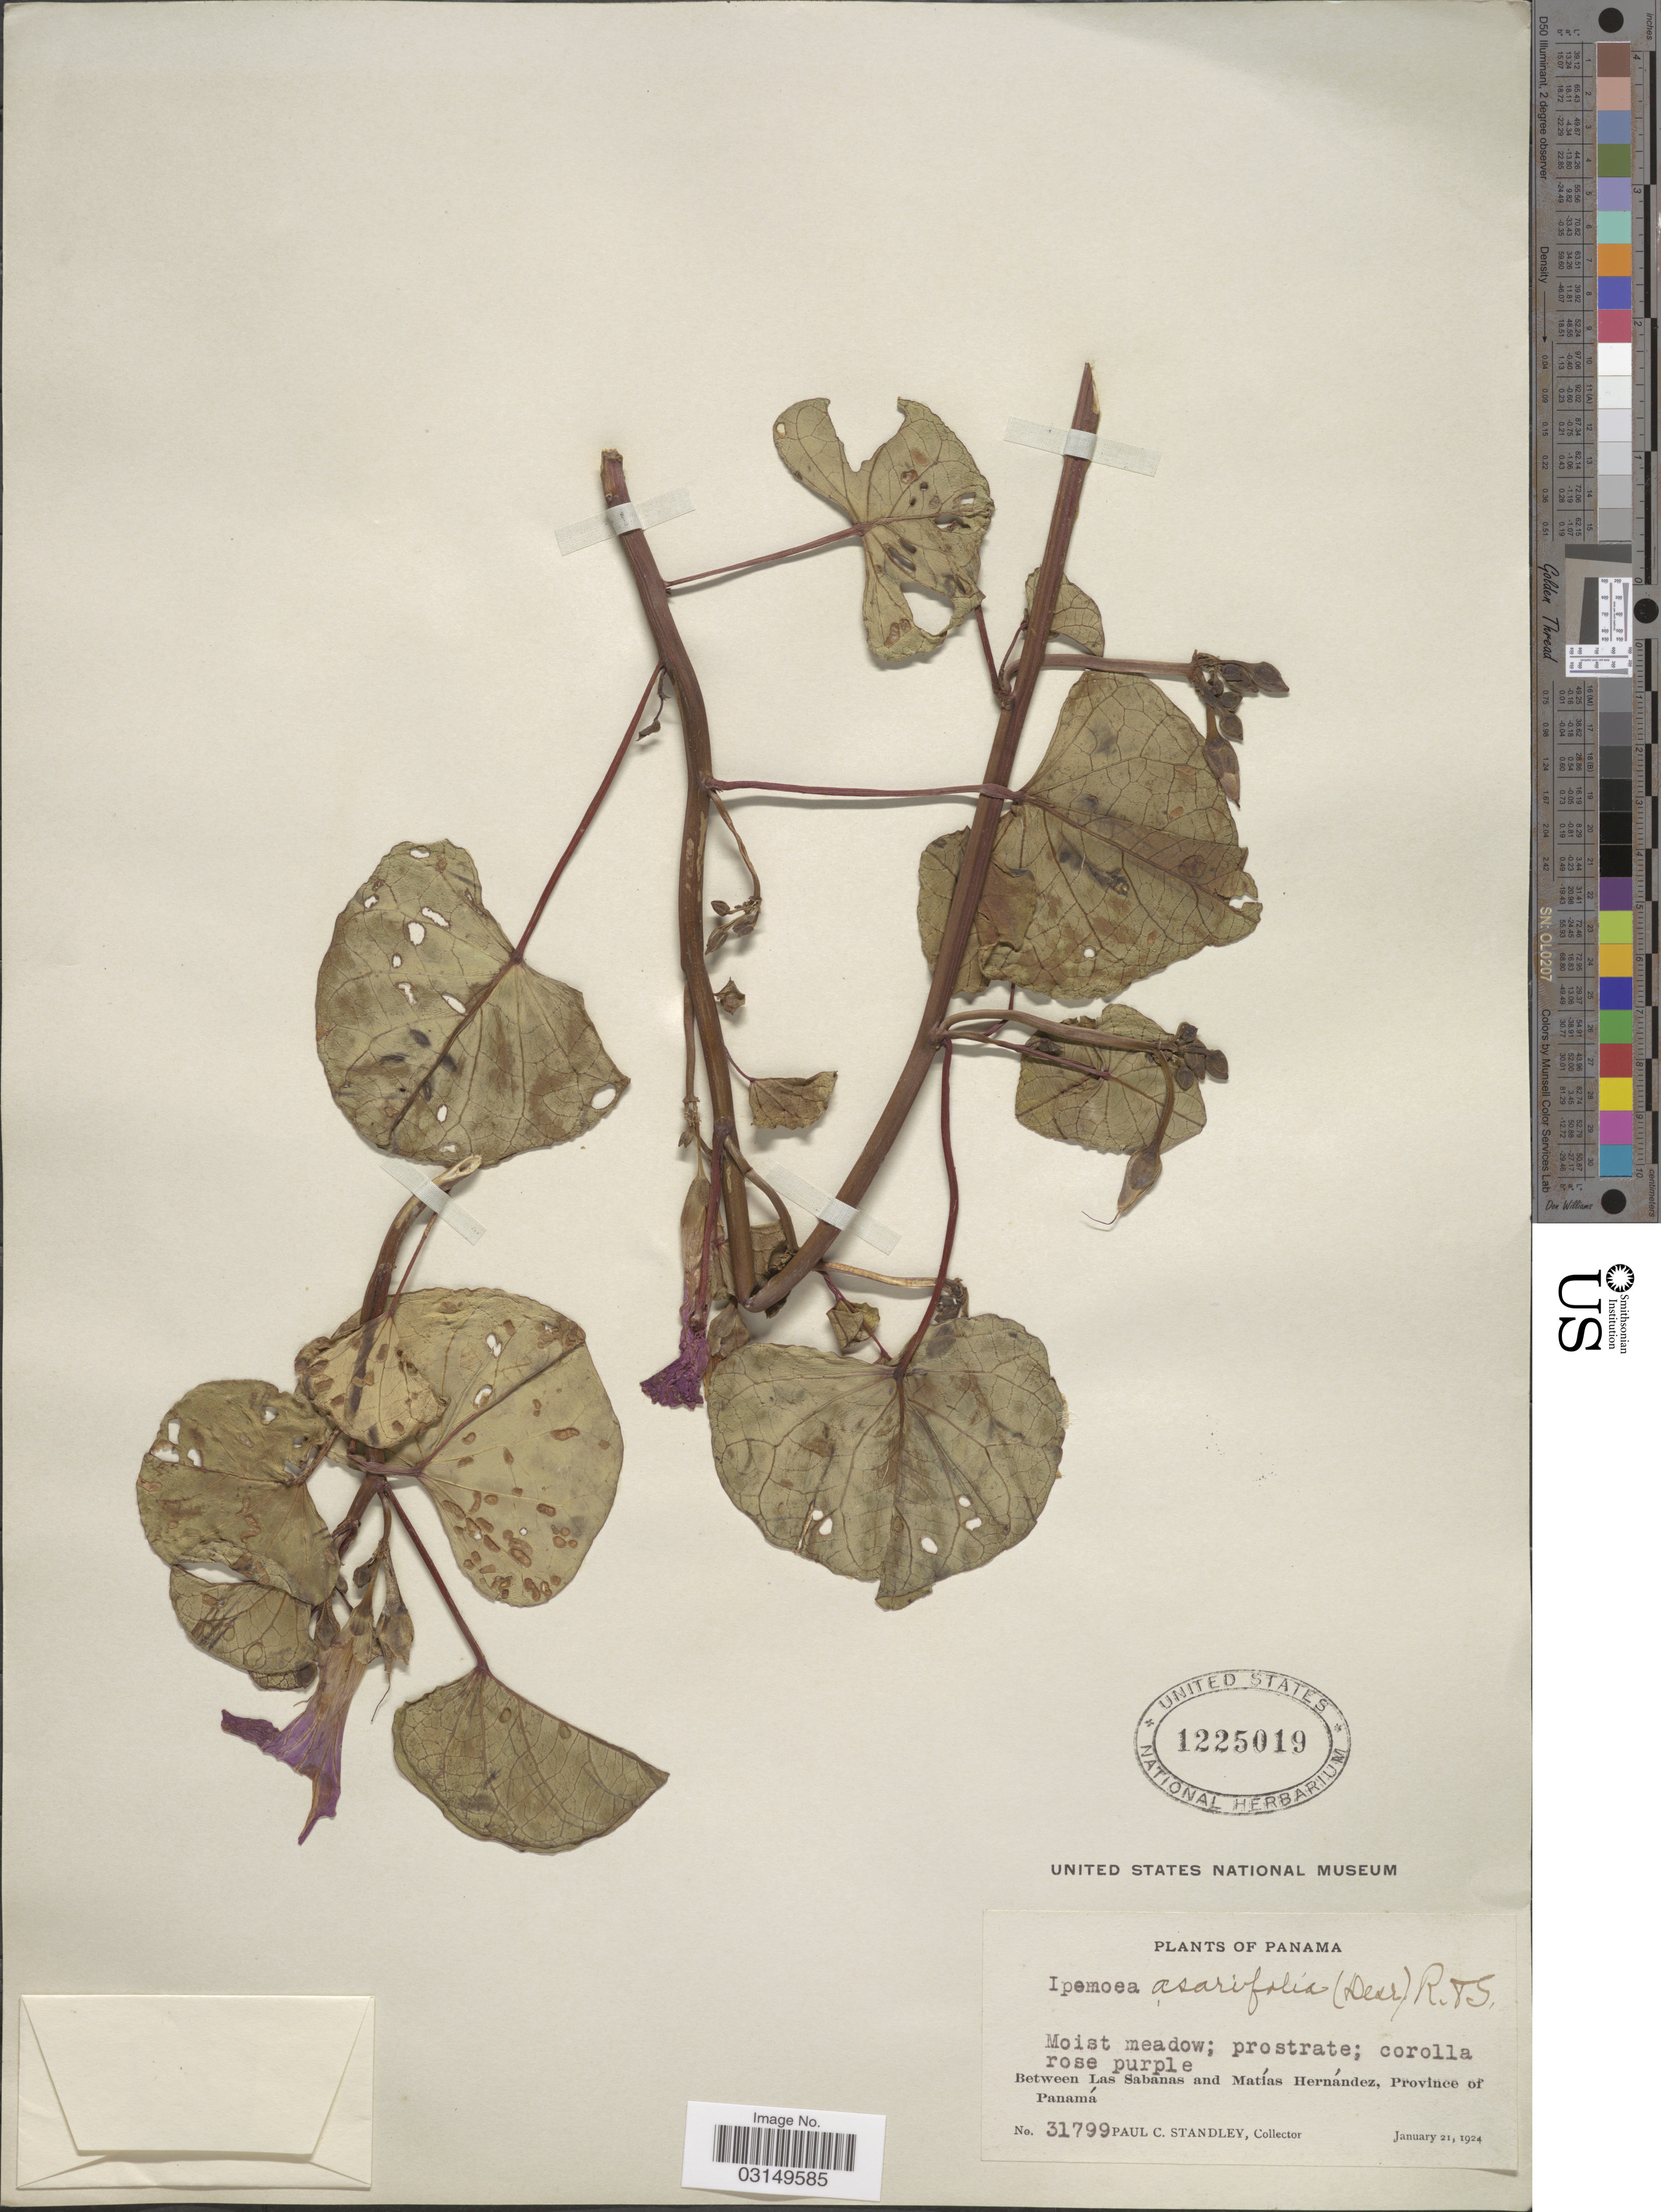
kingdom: Plantae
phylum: Tracheophyta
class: Magnoliopsida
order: Solanales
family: Convolvulaceae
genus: Ipomoea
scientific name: Ipomoea asarifolia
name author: (Desr.) Roem. & Schult.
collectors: P. C. Standley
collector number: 31799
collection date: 1924-01-21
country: Panama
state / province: Panamá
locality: Between Las Sabanas and Matías Hernández.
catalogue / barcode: US 1225019